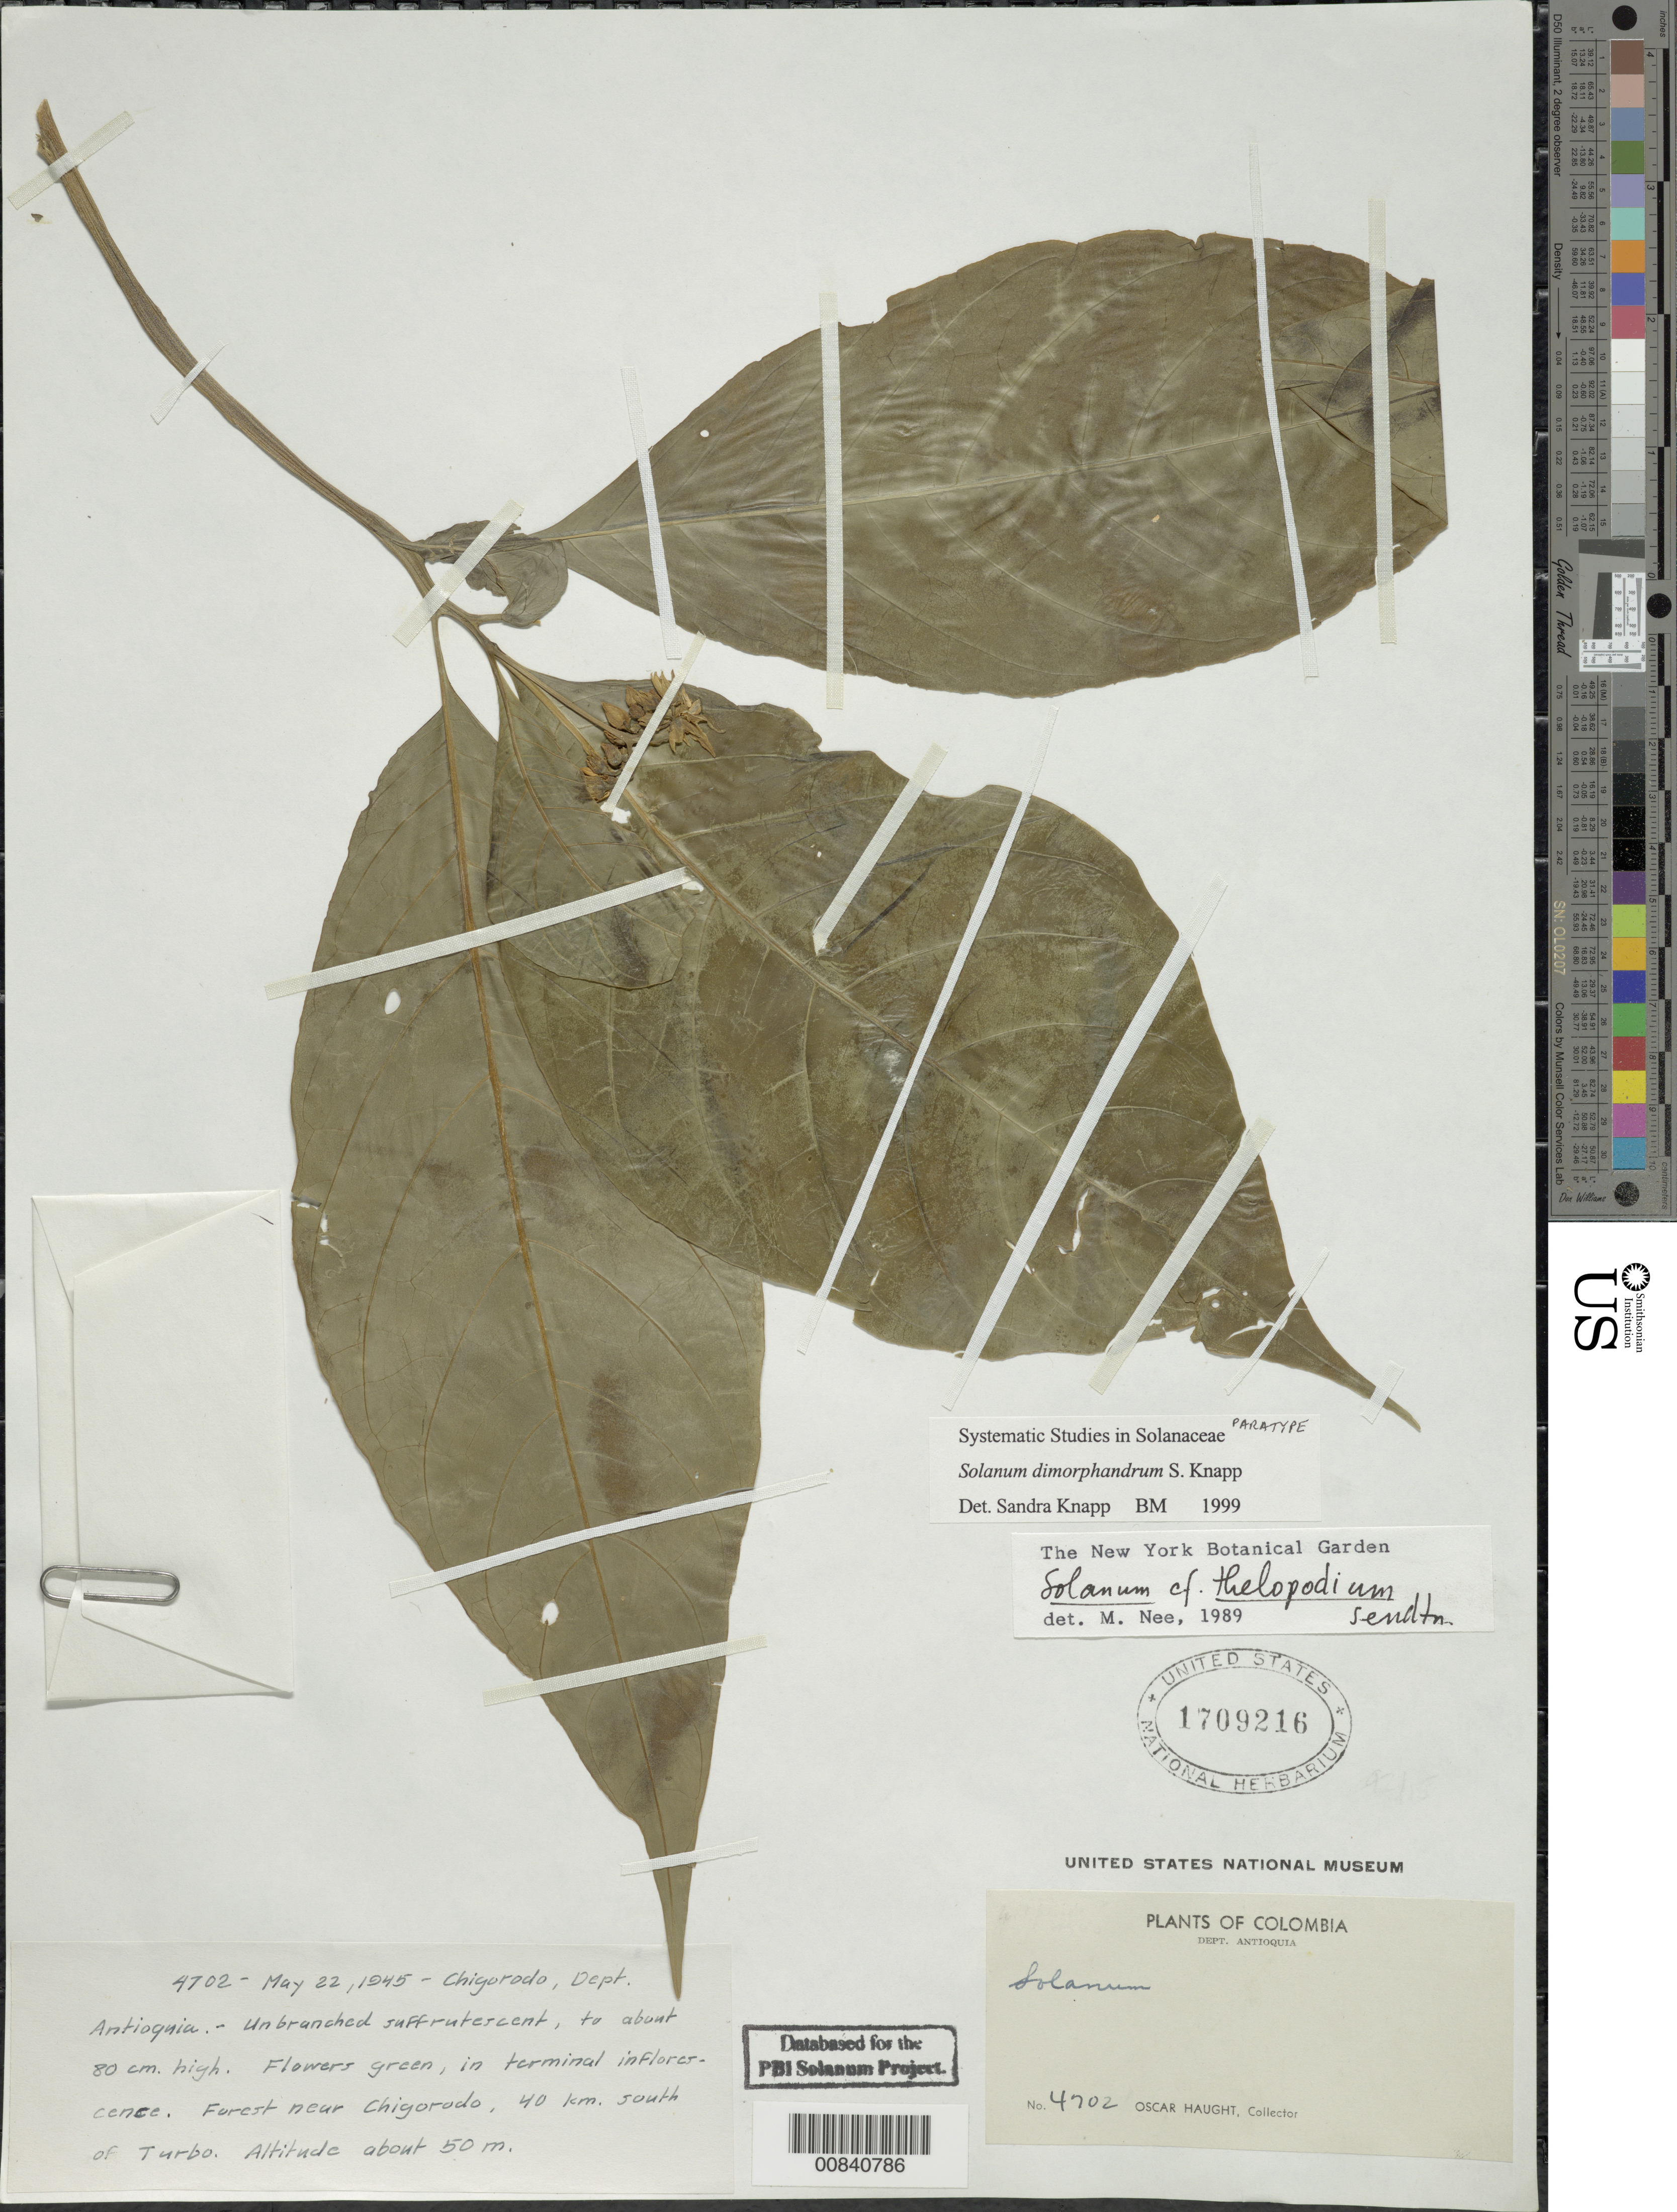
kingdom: Plantae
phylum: Tracheophyta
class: Magnoliopsida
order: Solanales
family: Solanaceae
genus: Solanum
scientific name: Solanum thelopodium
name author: Sendtn.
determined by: Knapp, S. D.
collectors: O. L. Haught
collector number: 4702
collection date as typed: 22 May 1945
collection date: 1945-05-22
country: Colombia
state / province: Antioquia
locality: Chigorado. 40 km south of Turbo.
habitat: Forest.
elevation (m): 50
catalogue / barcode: US 1709216